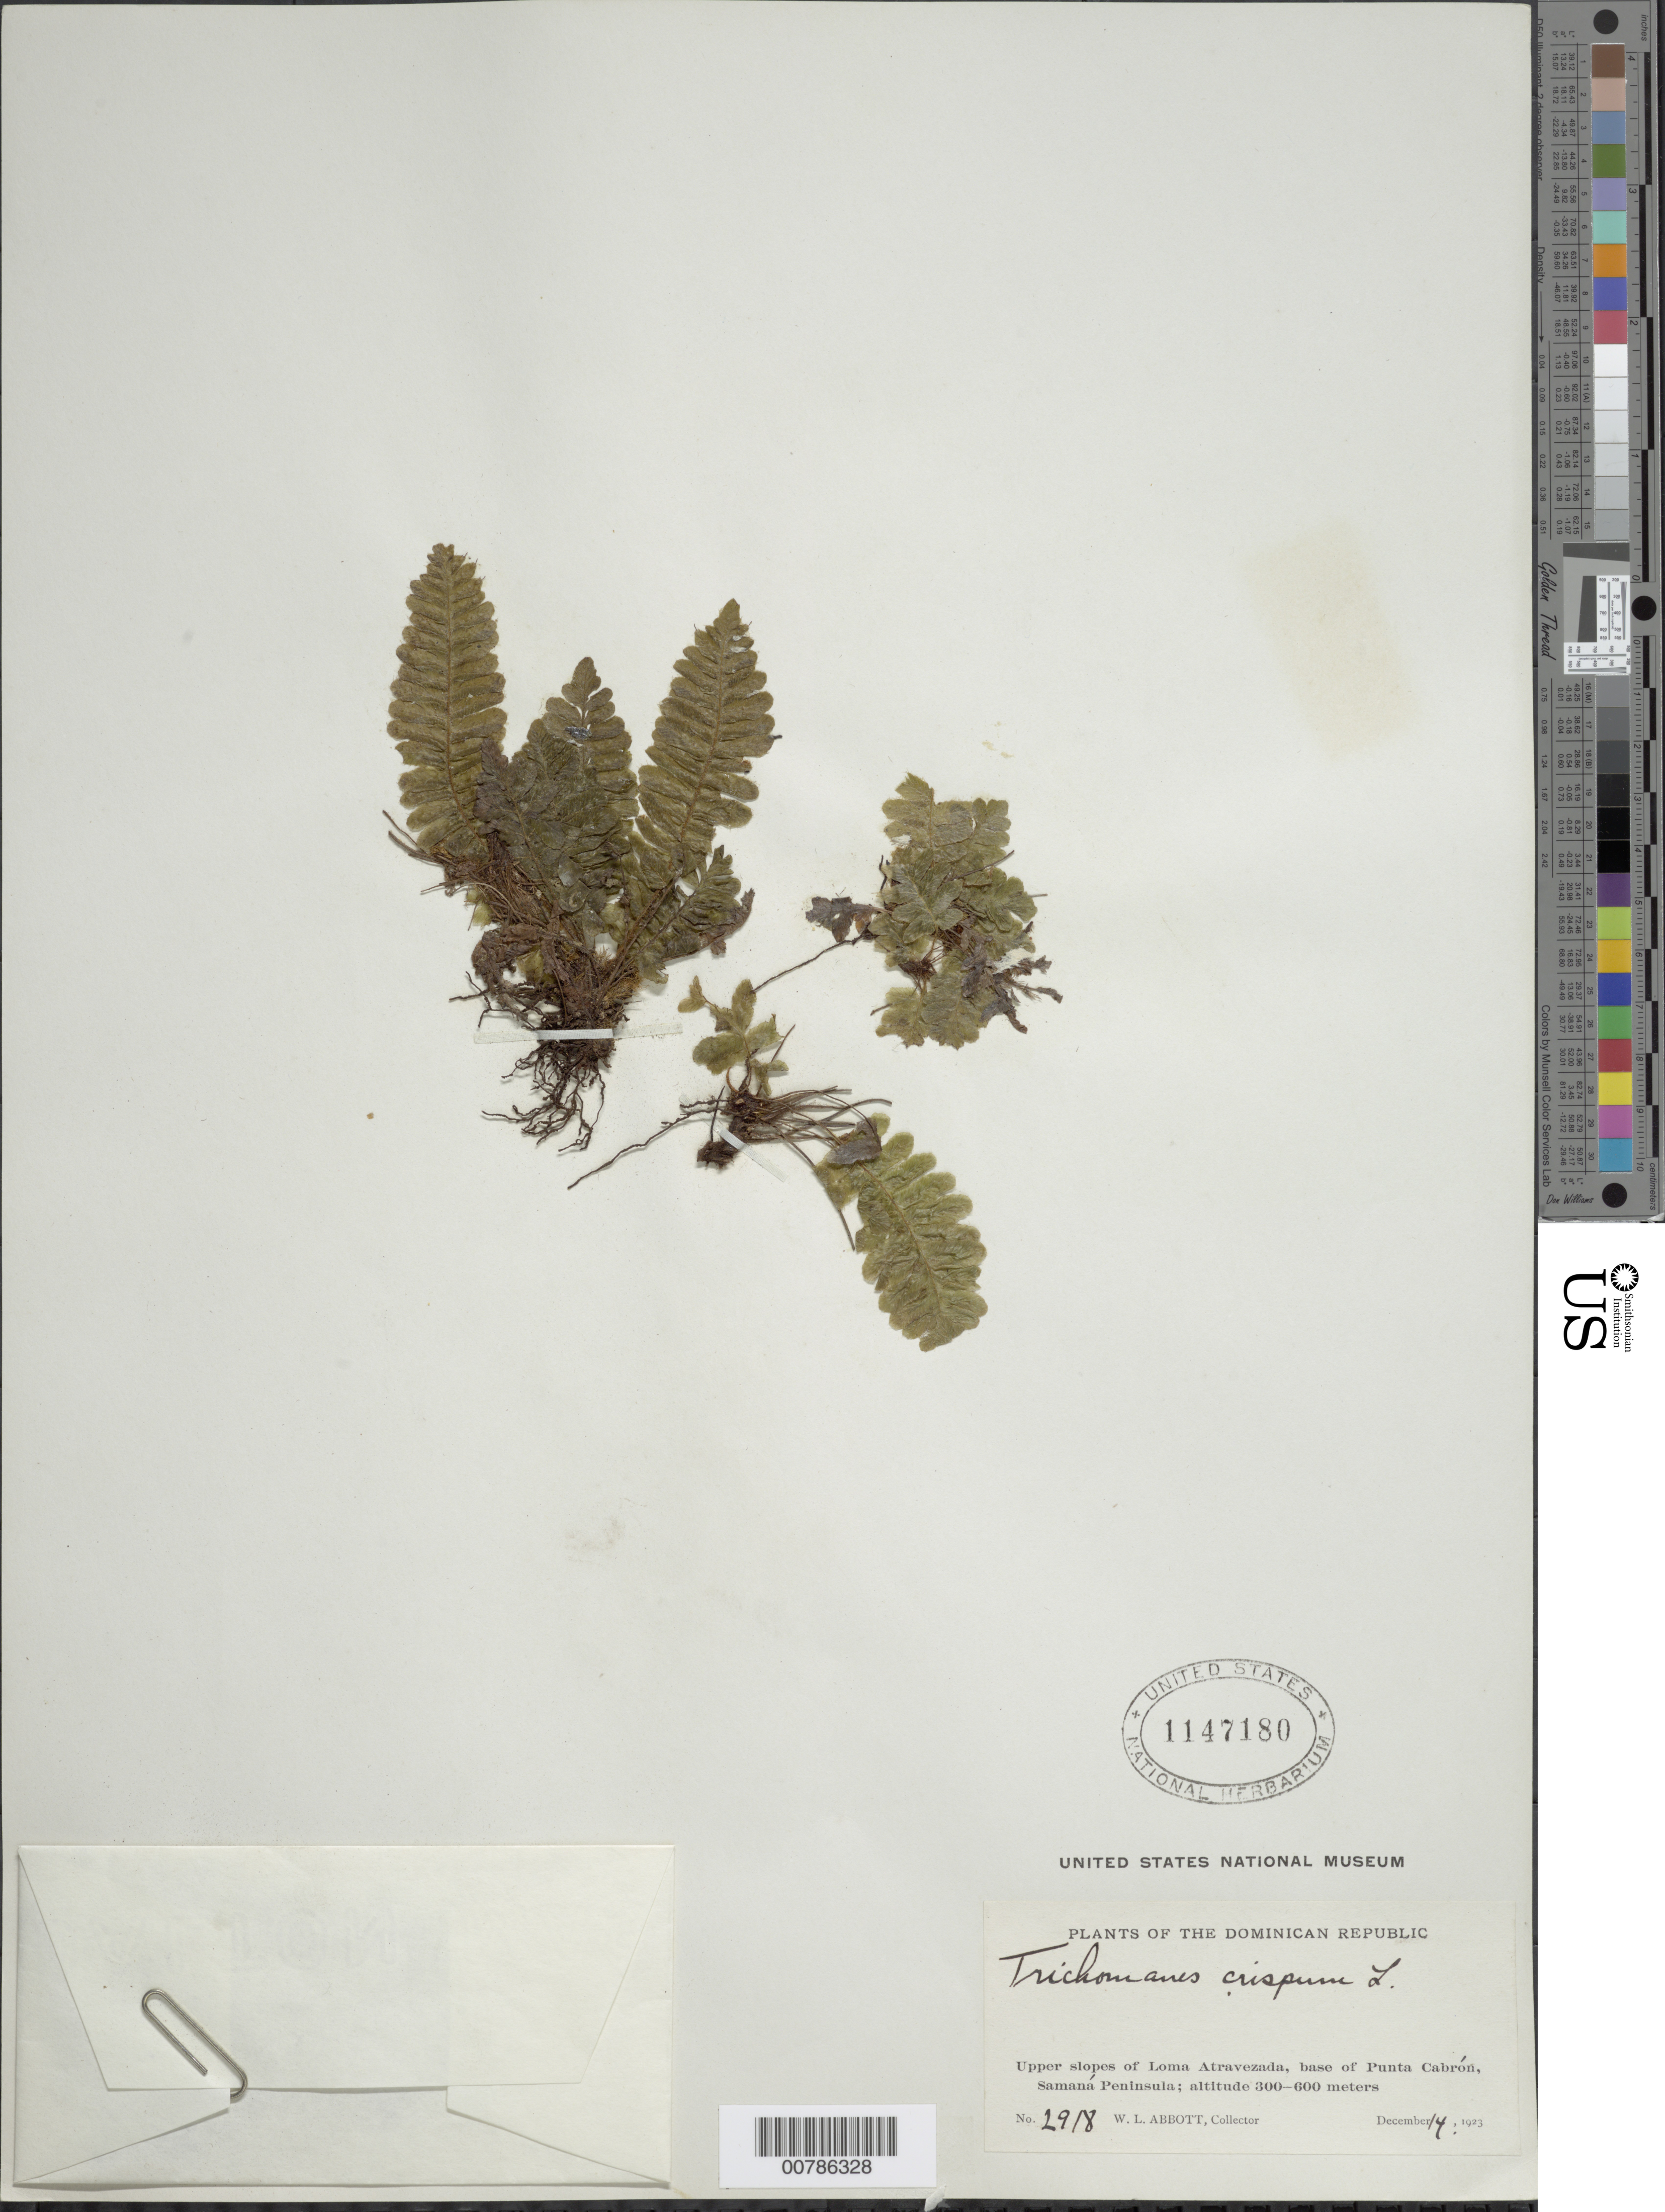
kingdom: Plantae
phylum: Tracheophyta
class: Polypodiopsida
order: Hymenophyllales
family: Hymenophyllaceae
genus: Trichomanes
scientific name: Trichomanes crispum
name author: L.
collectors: W. L. Abbott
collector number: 2918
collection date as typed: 14 Dec 1923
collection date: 1923-12-14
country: Dominican Republic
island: Hispaniola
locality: Loma Atravezada, base of Punta Cabrón, Samaná Peninsula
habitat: Upper slopes of loma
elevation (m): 300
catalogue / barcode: US 1147180